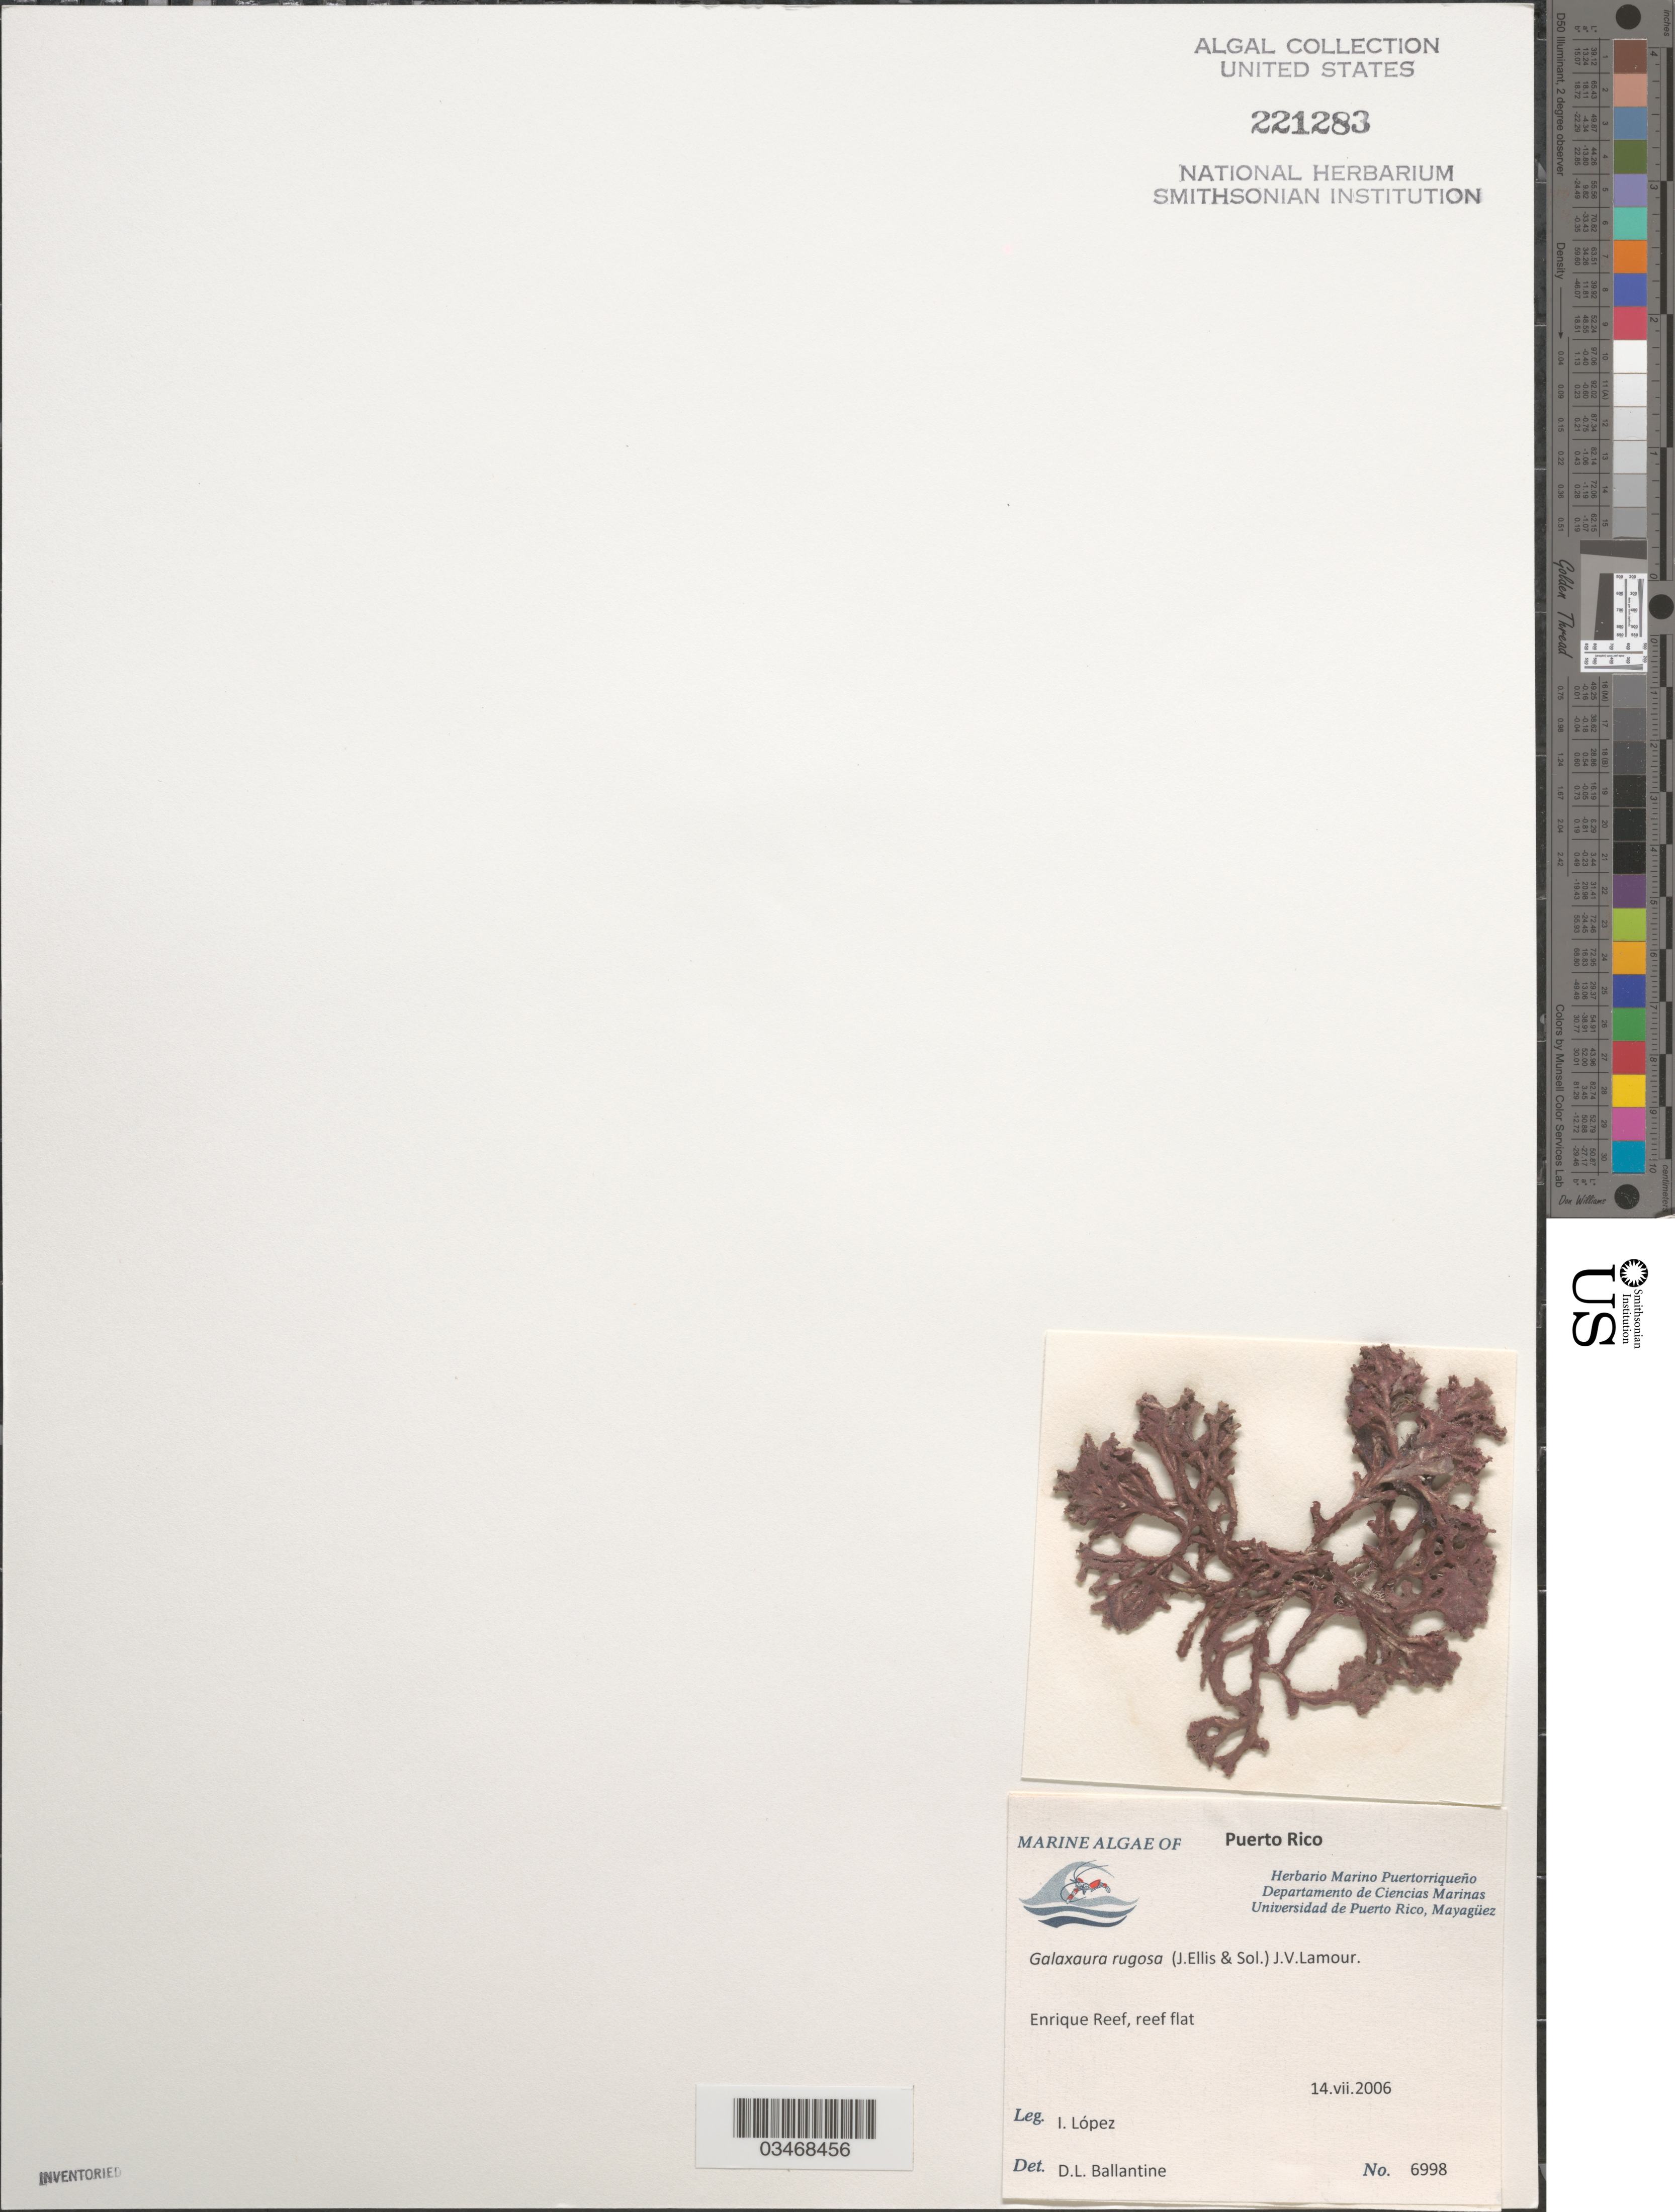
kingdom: Plantae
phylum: Rhodophyta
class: Florideophyceae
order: Nemaliales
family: Galaxauraceae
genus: Galaxaura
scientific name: Galaxaura rugosa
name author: (Ellis & Sol.) J.V.Lamouroux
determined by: Ballantine, D. L.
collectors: I. Lopez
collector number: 6998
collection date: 2006-07-14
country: Puerto Rico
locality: Enrique Reef, reef flat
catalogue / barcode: US 221283